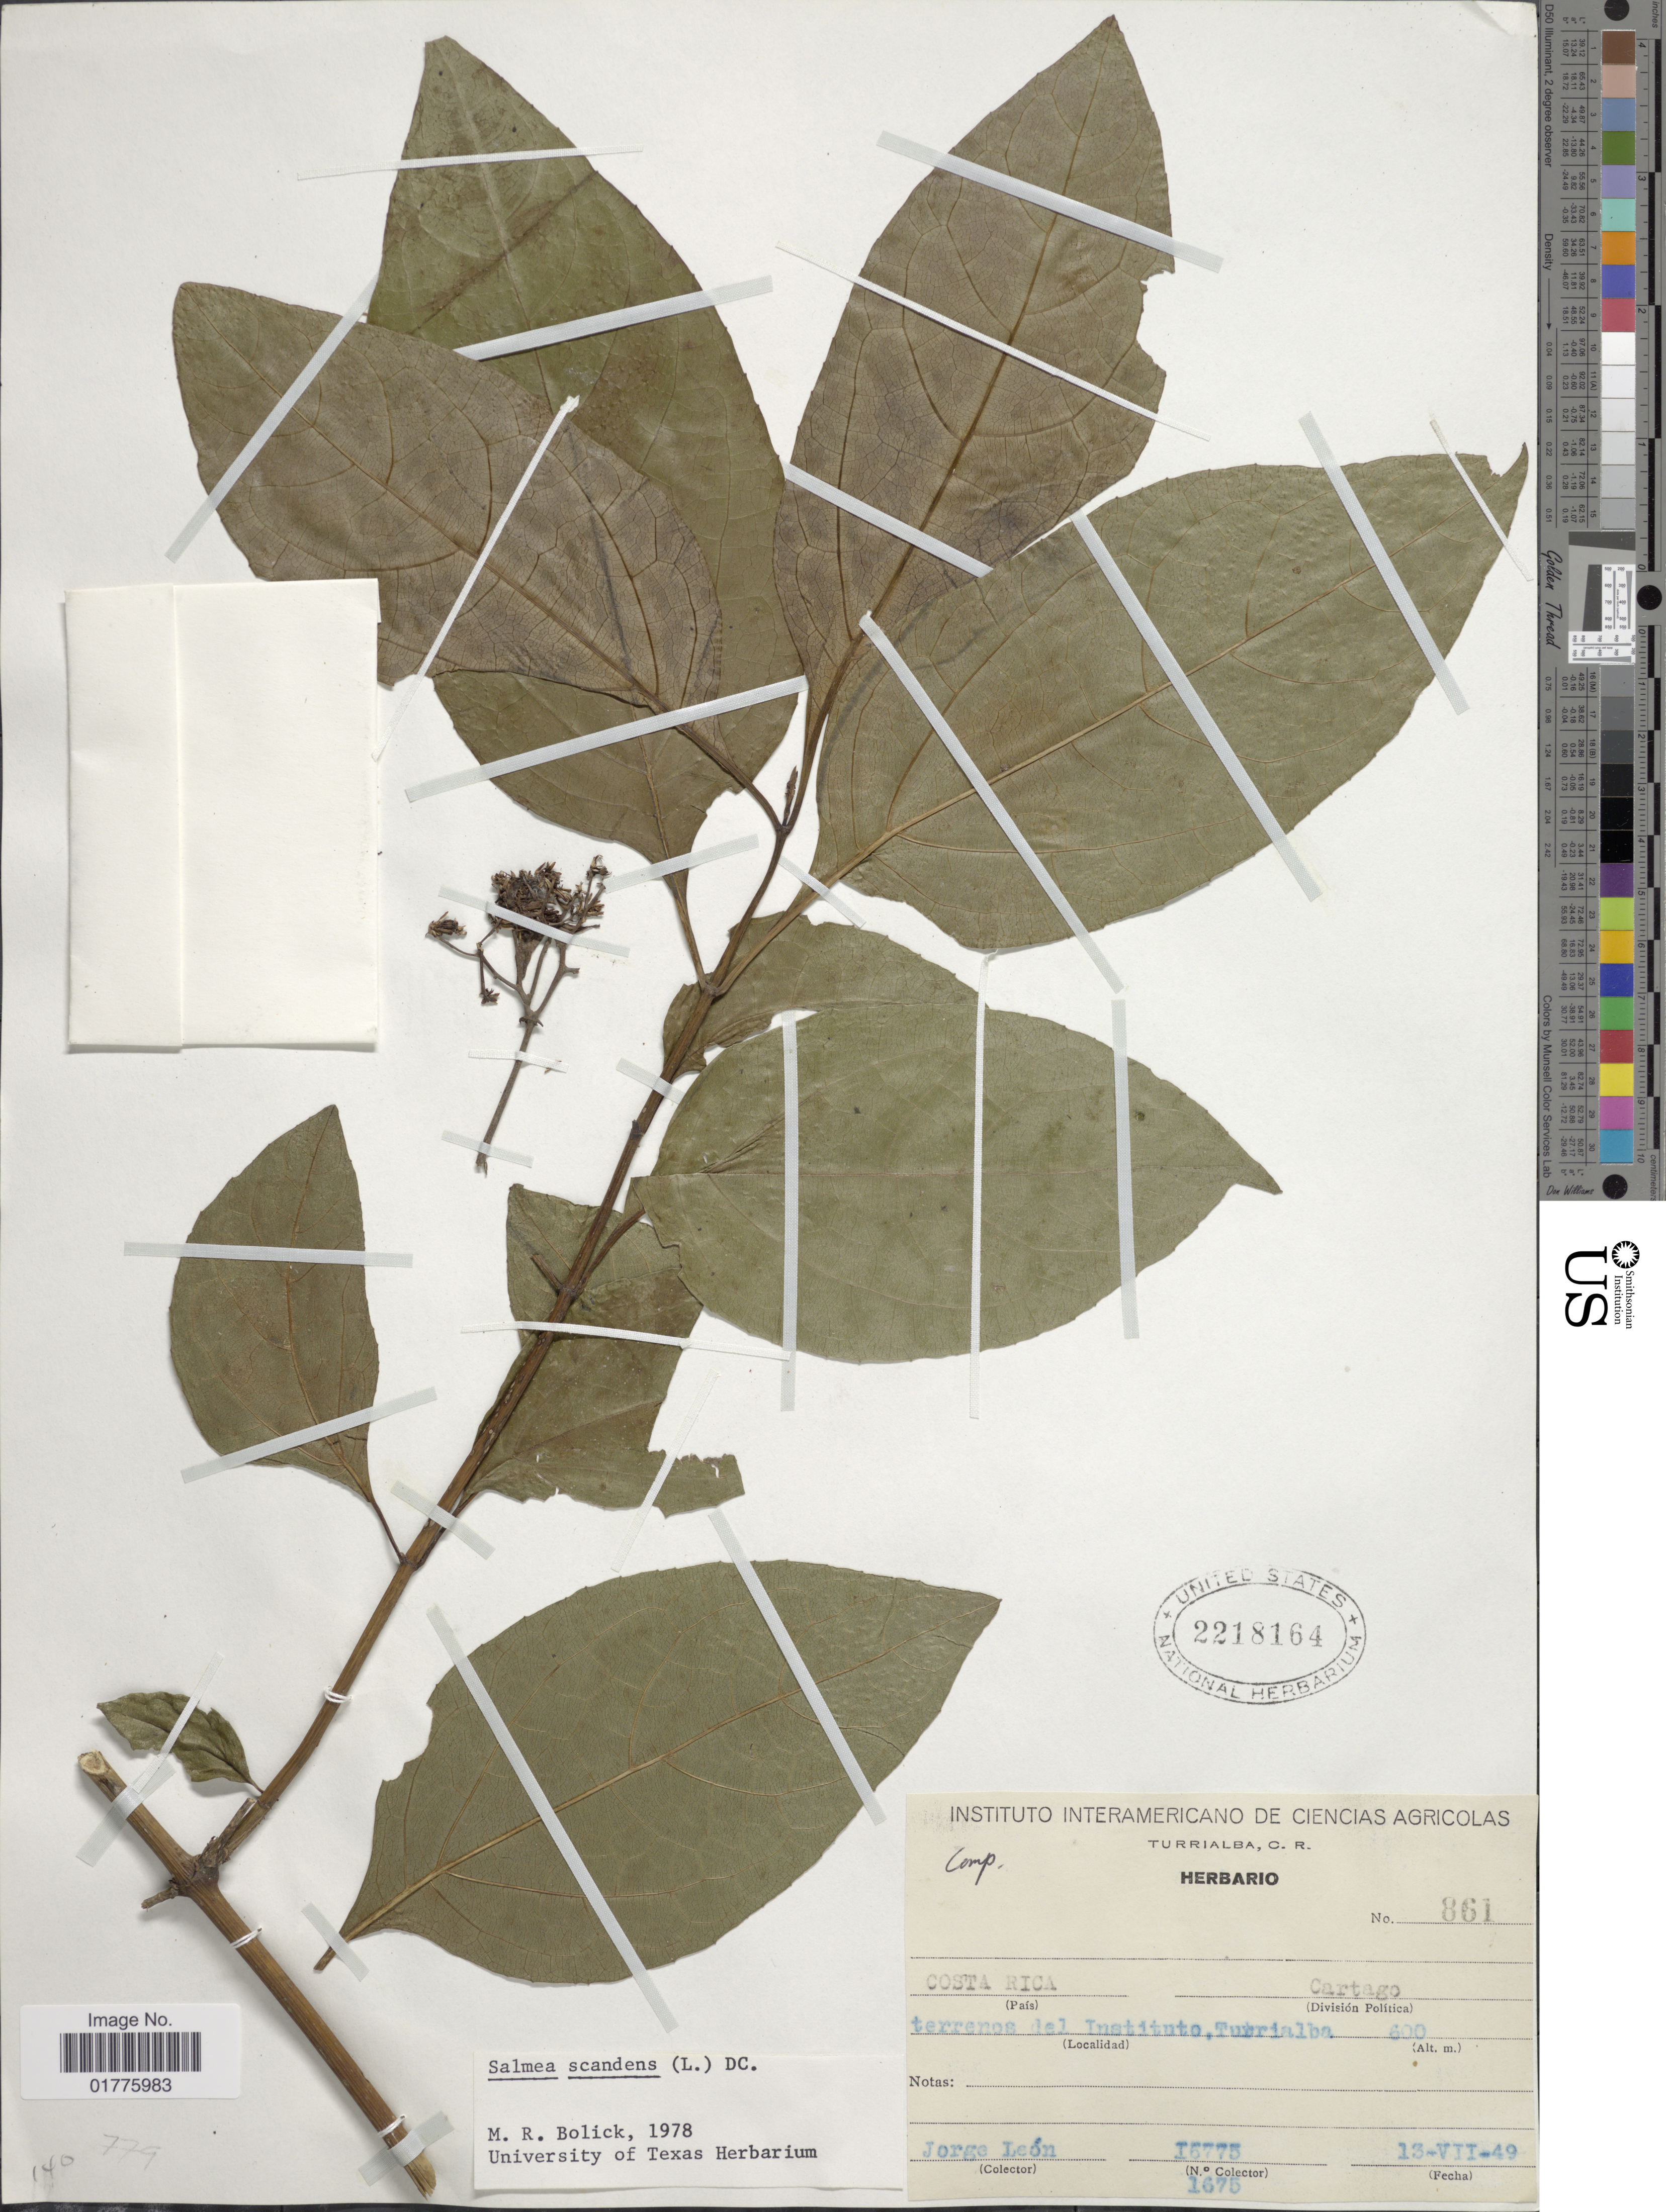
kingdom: Plantae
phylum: Tracheophyta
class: Magnoliopsida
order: Asterales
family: Asteraceae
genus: Salmea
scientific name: Salmea scandens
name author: (L.) DC.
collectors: J. León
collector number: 15775/1675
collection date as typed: Transcribed d/m/y: 13/7/49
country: Costa Rica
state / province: Cartago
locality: Terrenos del Instituto, Turrialba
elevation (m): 600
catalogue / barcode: US 2218164